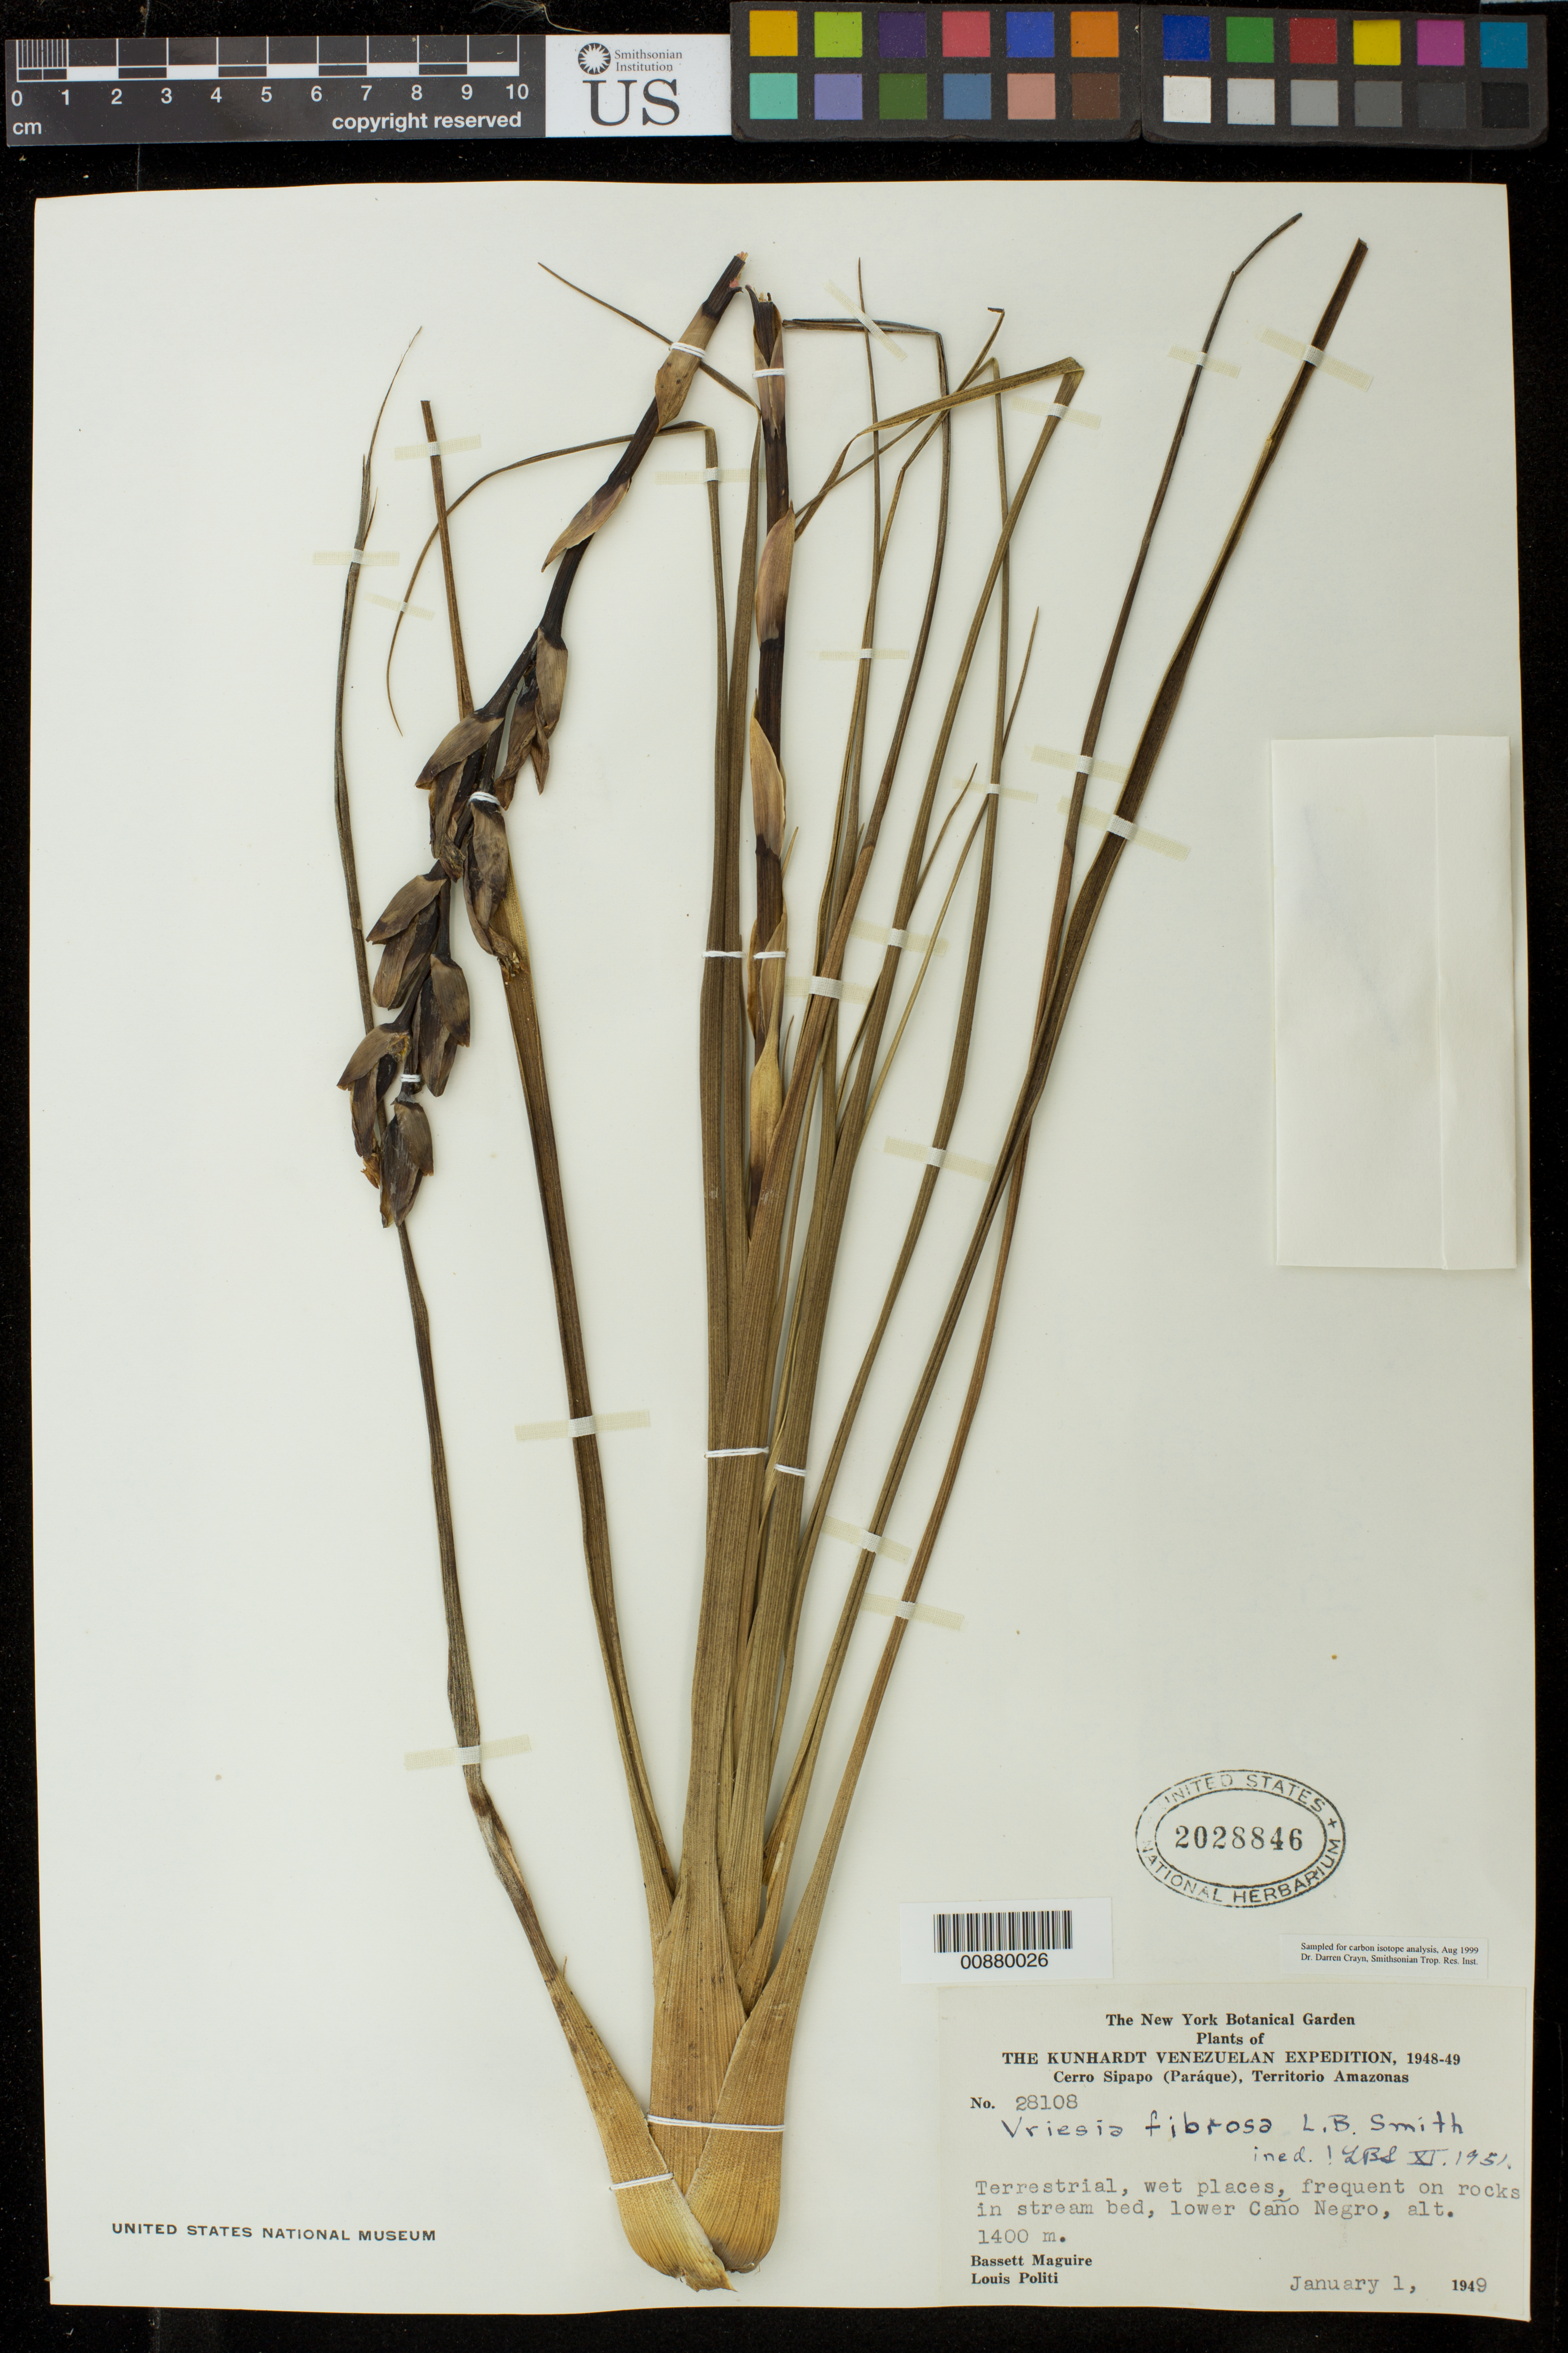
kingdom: Plantae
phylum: Tracheophyta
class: Liliopsida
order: Poales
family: Bromeliaceae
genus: Vriesea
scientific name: Vriesea fibrosa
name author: L.B. Sm.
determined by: Smith, Lyman B., (US), NMNH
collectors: B. Maguire & L. Politi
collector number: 28108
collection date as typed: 1-Jan-49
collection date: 1949-01-01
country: Venezuela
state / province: Amazonas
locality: Cerro Sipapo (Paráque), Lower Caño Negro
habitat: Wet places, on rocks in stream bed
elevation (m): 1400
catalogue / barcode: US 2028846